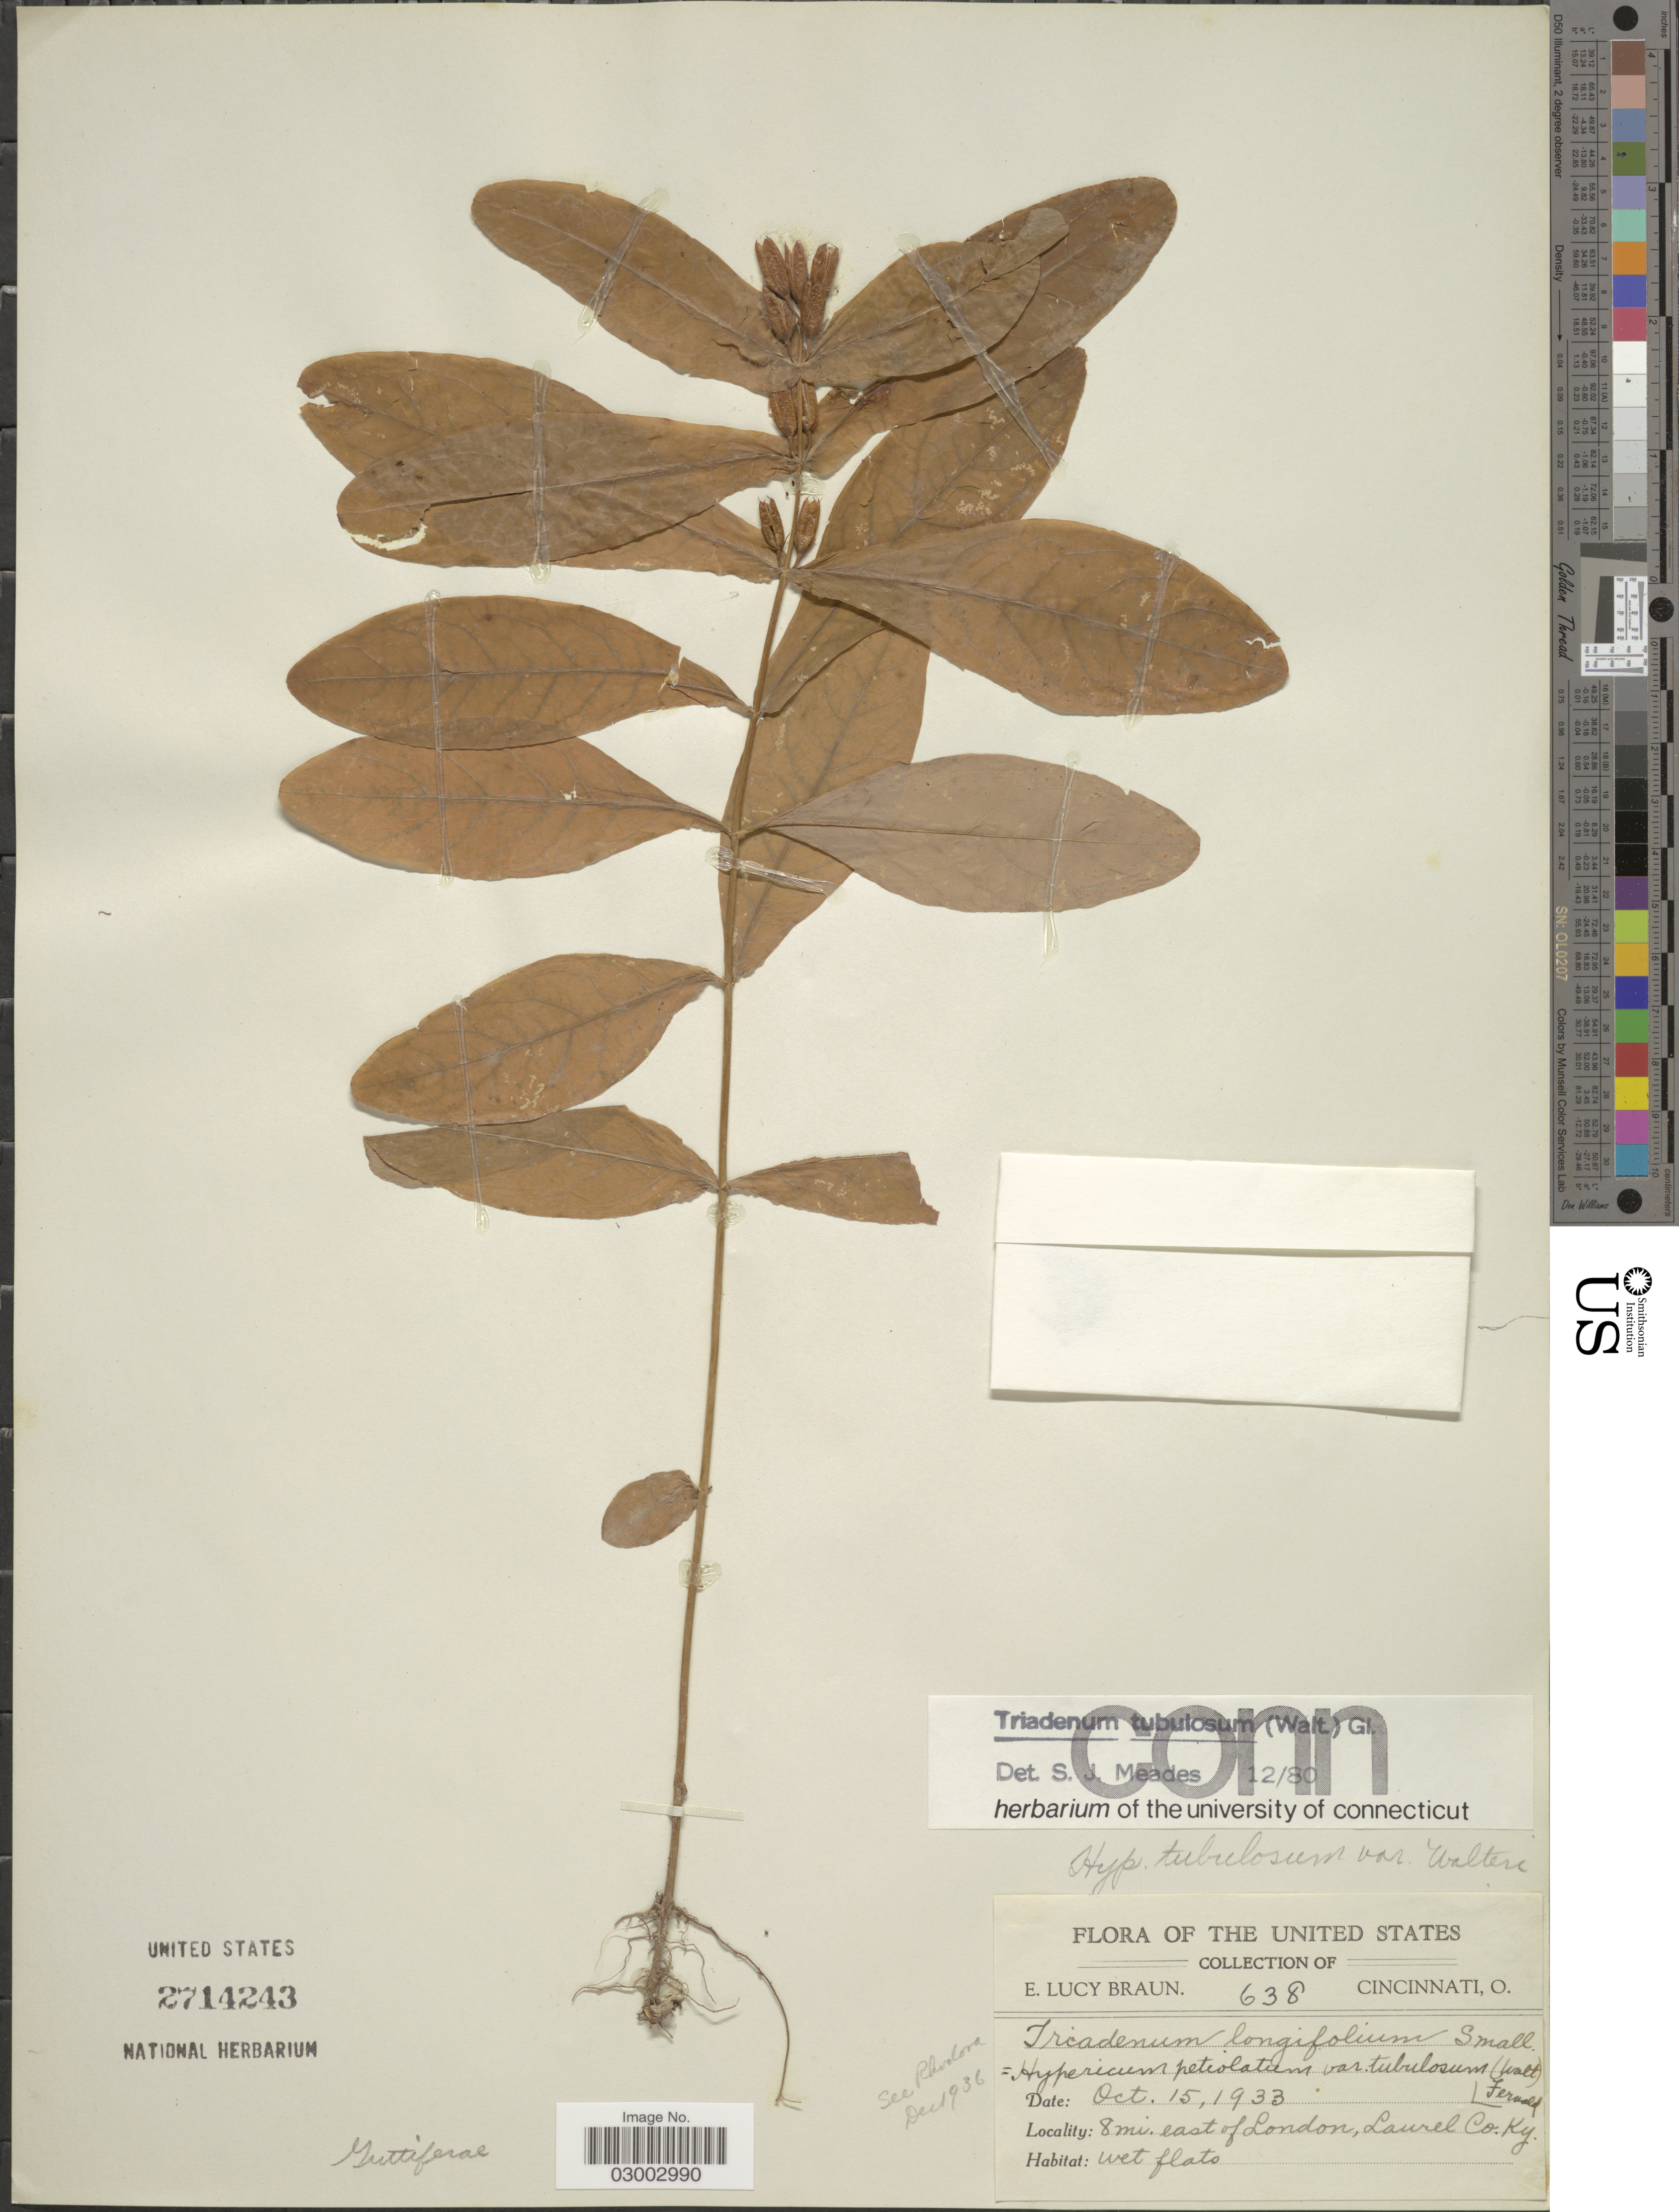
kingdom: Plantae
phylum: Tracheophyta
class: Magnoliopsida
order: Malpighiales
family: Hypericaceae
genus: Hypericum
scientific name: Hypericum walteri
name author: J.F. Gmel.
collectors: E. L. Braun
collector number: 638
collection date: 1933-10-15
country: United States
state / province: Kentucky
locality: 8 mi. east of London, Laurel Co., Ky.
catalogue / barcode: US 2714243